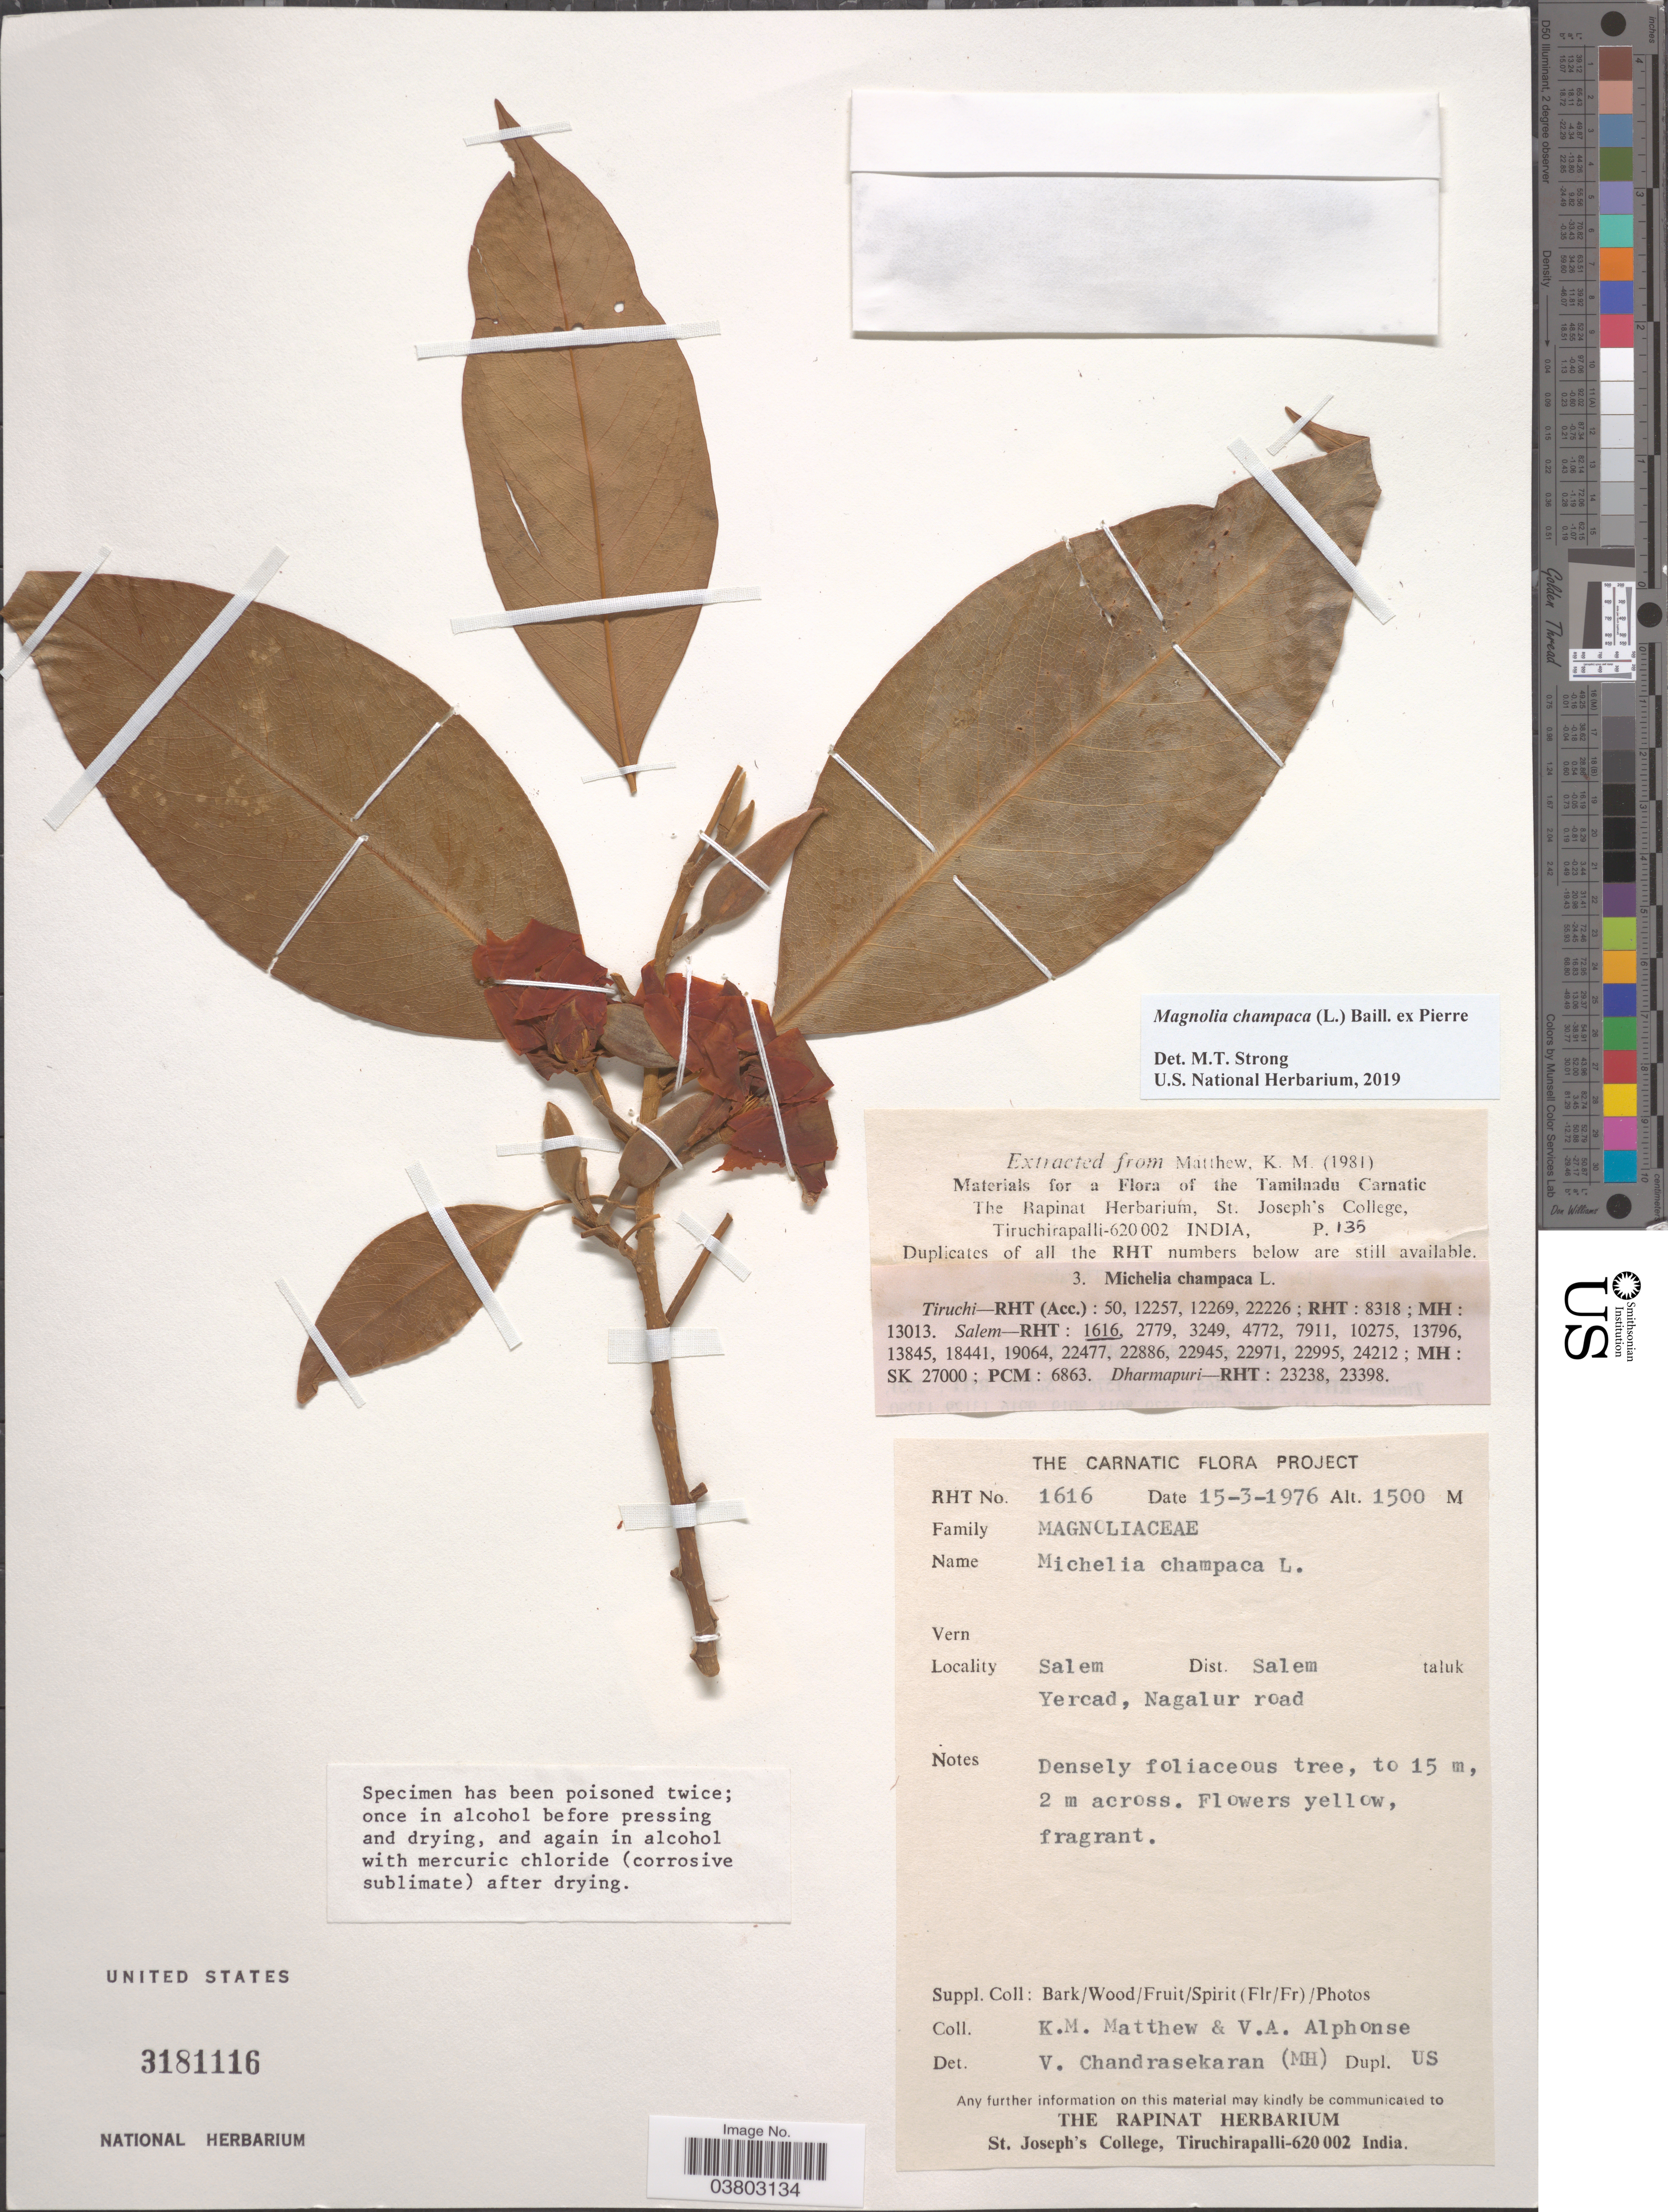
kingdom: Plantae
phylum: Tracheophyta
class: Magnoliopsida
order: Magnoliales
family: Magnoliaceae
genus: Magnolia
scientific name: Magnolia champaca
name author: (L.) Baill. ex Pierre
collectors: K. M. Matthew & V. Alphonse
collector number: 1616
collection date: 1976-03-15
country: India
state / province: Tamil Nadu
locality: The Tamilnadu Carnatic. The Carnatic. Salem Dist. Salem taluk. Yercad, Nagalur road.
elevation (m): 1500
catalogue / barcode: US 3181116